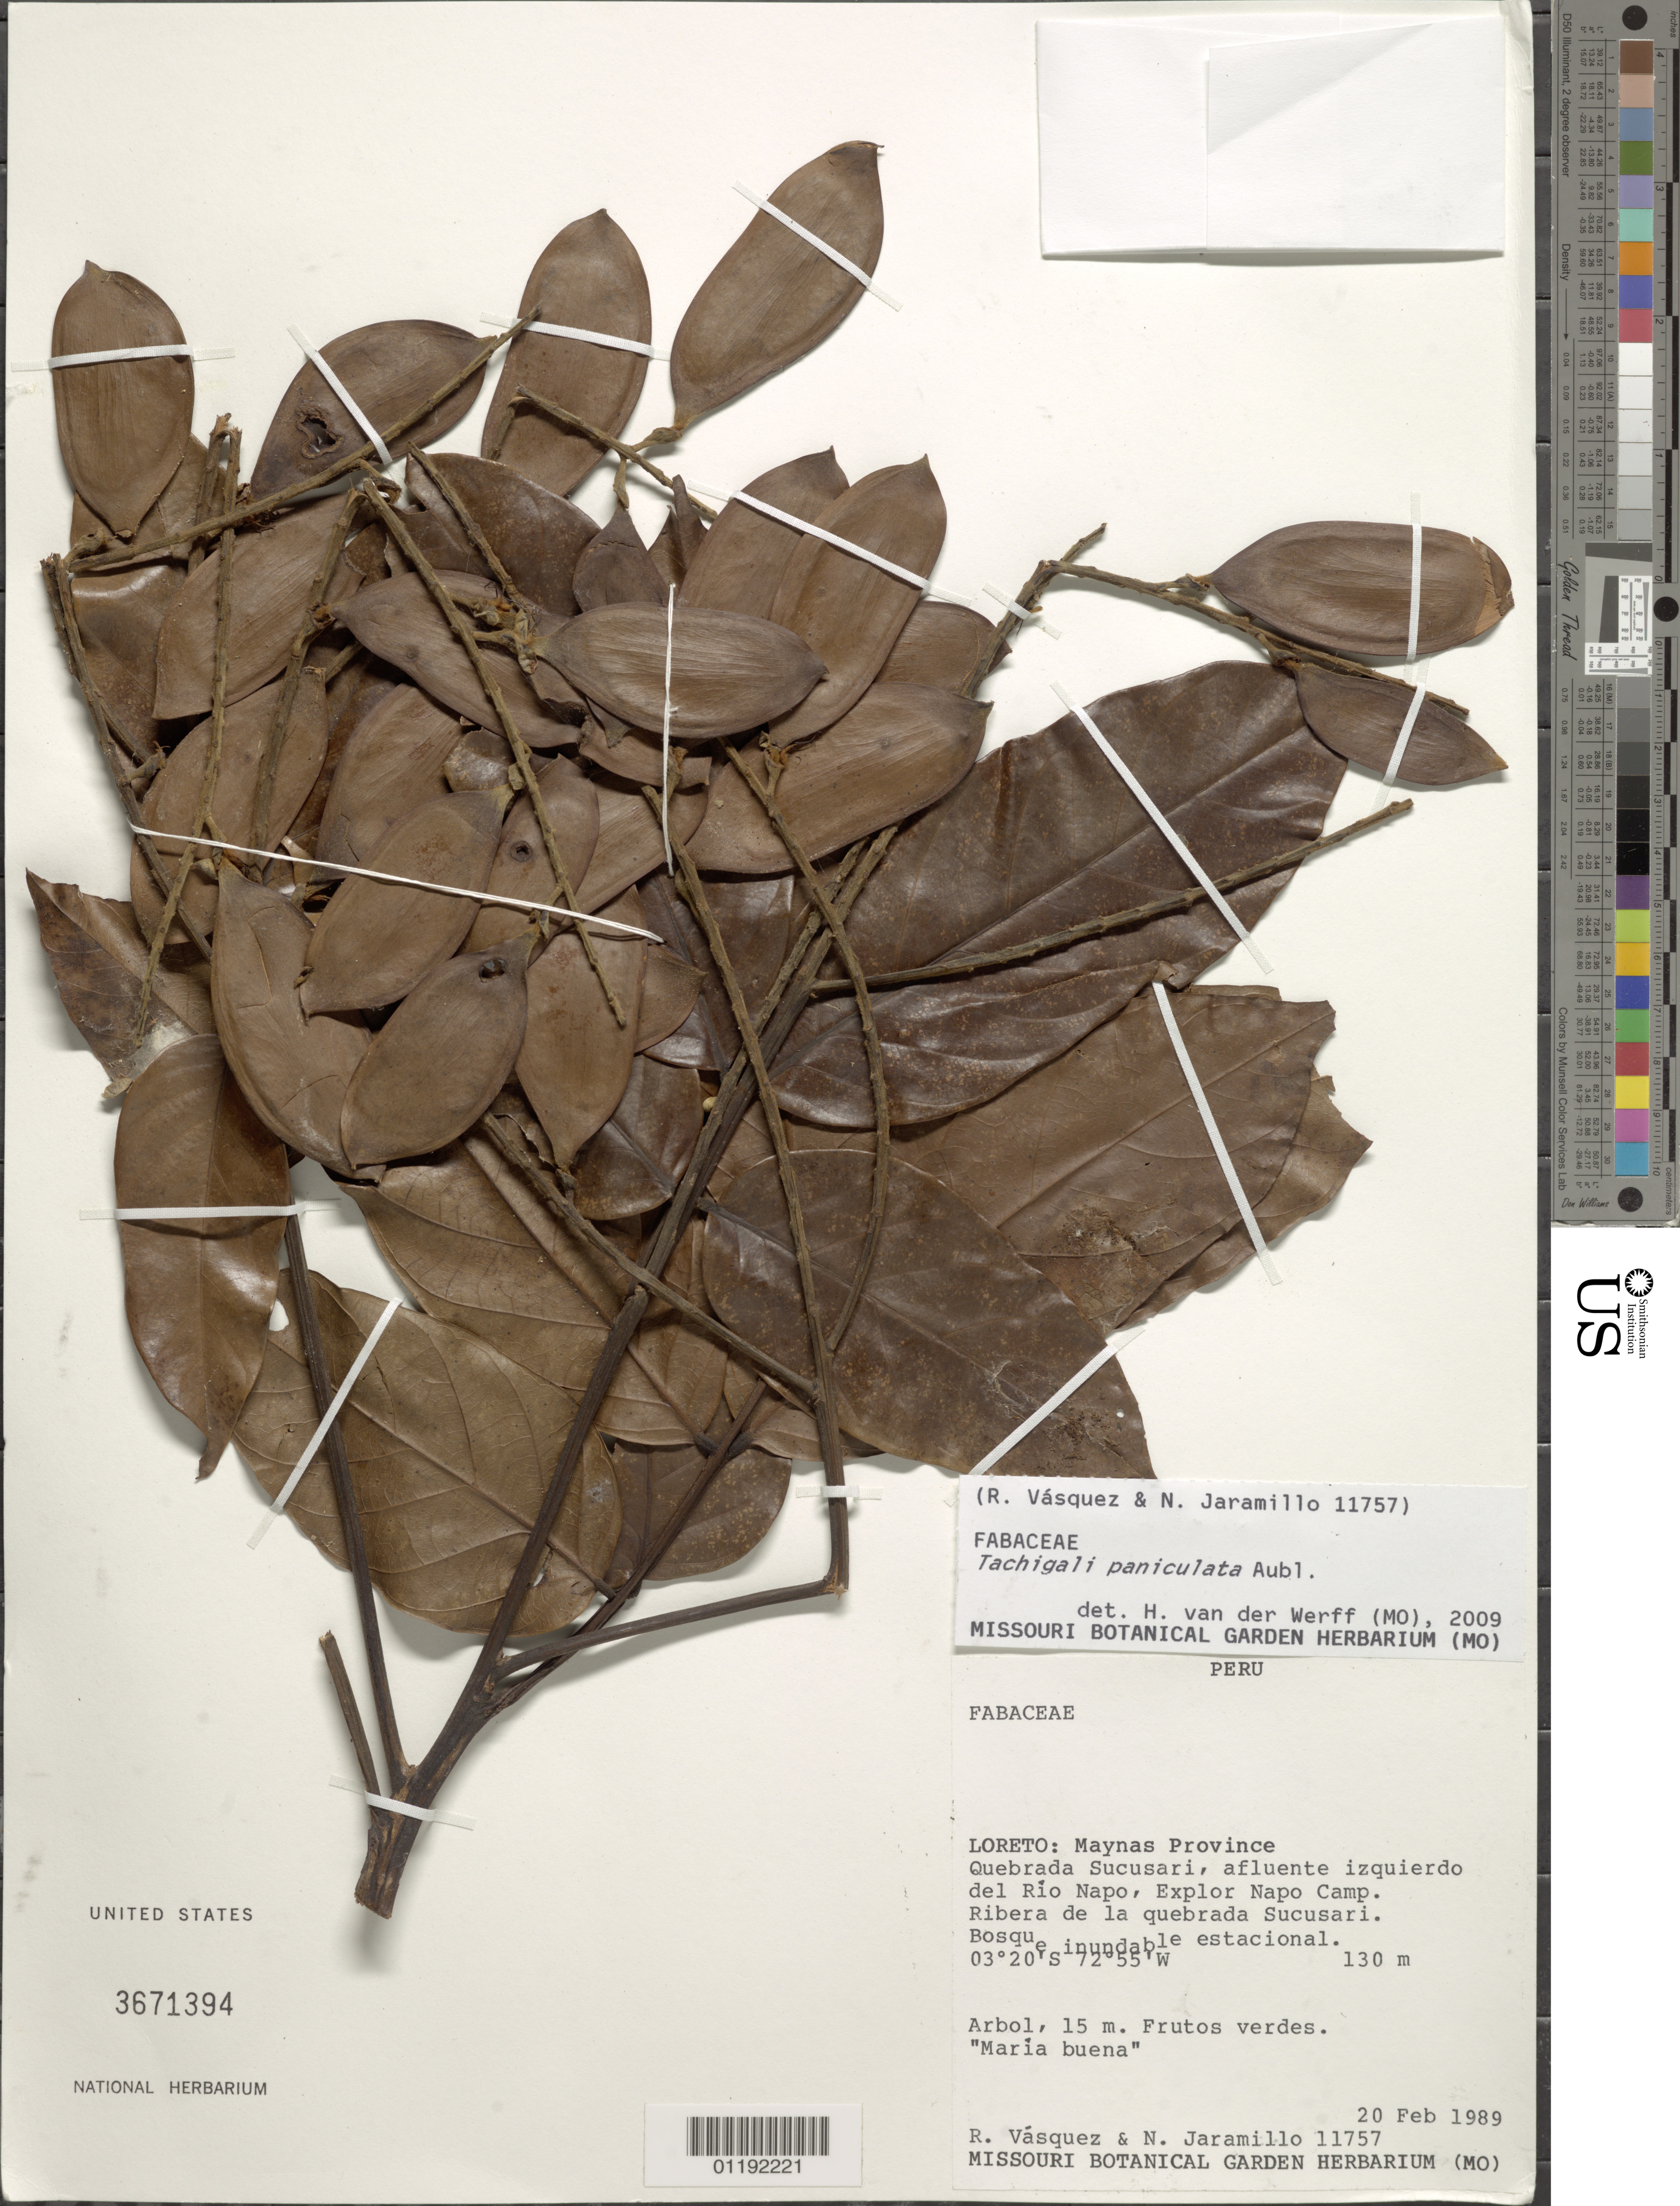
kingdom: Plantae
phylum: Tracheophyta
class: Magnoliopsida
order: Fabales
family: Fabaceae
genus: Tachigali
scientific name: Tachigali paniculata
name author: Aubl.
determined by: van der Werff, H., (MO), Missouri Botanical Garden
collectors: R. Vásquez & N. Jaramillo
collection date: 1989-02-20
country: Peru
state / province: Loreto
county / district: Maynas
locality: Quebrada Sucusari, Explor Napo Camp. Ribera de la quebrada Sucusari.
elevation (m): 130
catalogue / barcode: US 3671394